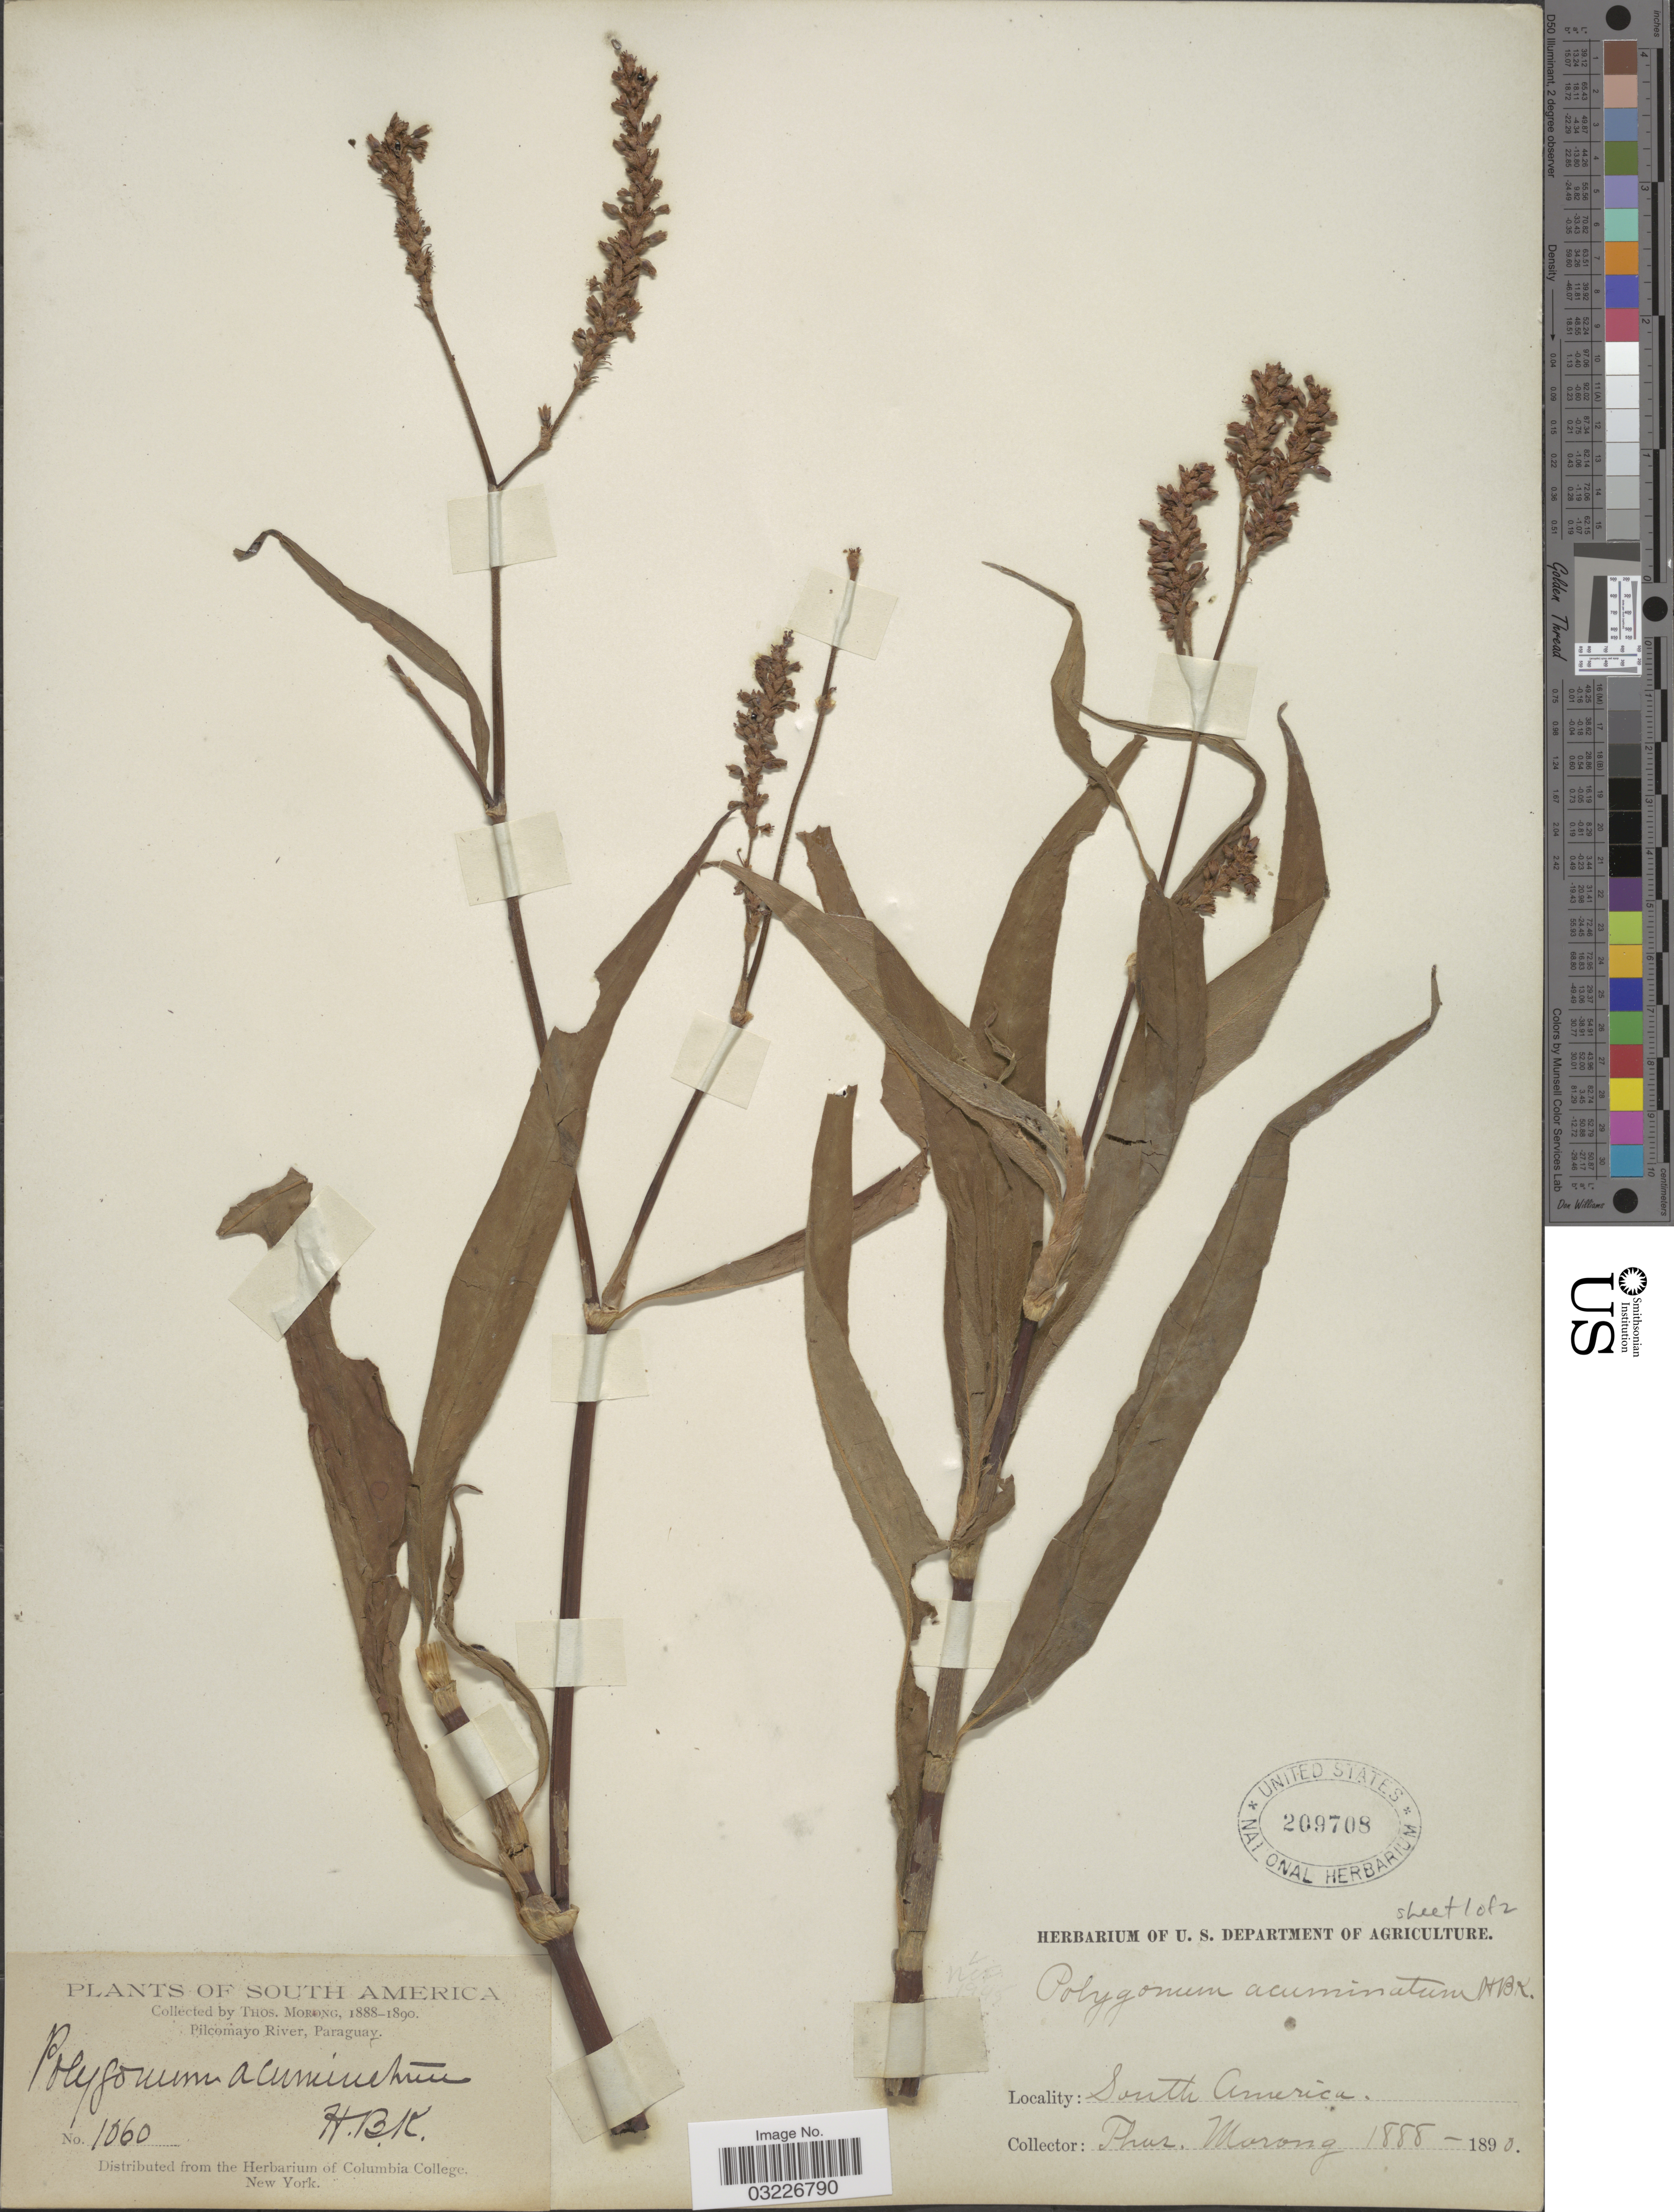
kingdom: Plantae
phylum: Tracheophyta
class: Magnoliopsida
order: Caryophyllales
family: Polygonaceae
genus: Polygonum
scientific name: Polygonum acuminatum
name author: Kunth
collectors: ex herb. T. Morong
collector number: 1060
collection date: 1888/1890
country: Paraguay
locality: Pilcomayo River.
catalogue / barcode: US 209708